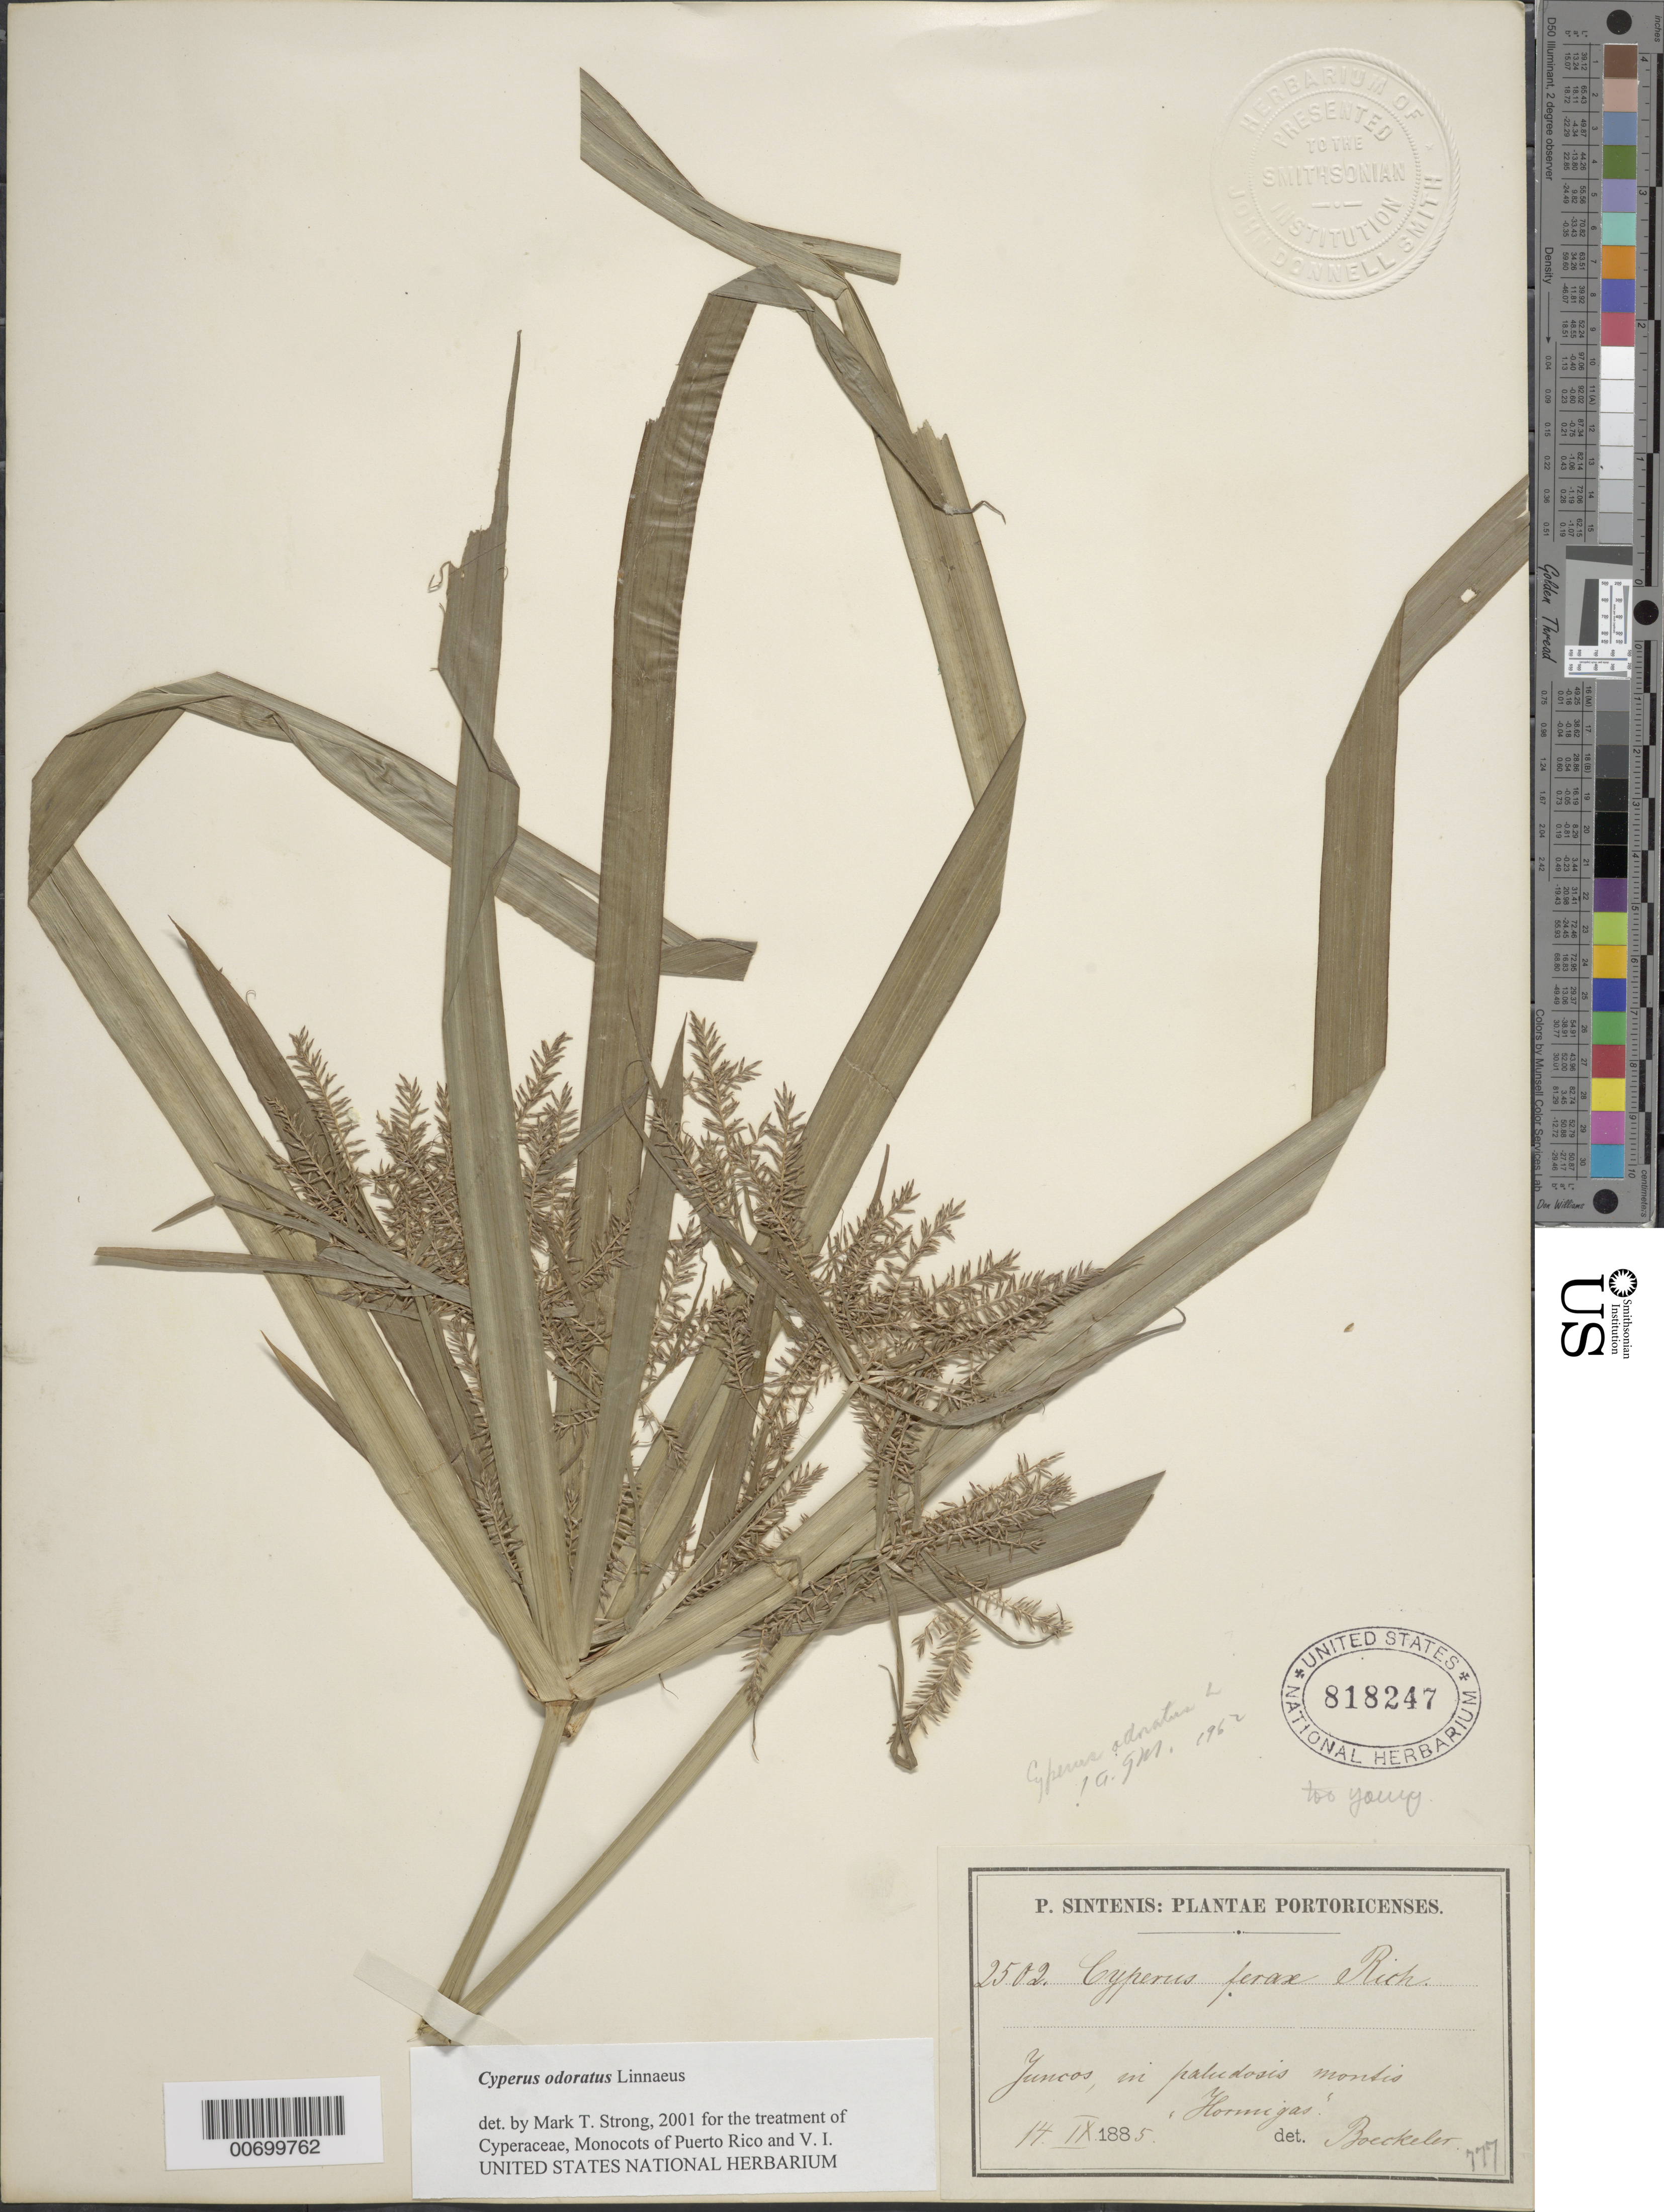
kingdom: Plantae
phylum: Tracheophyta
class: Liliopsida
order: Poales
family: Cyperaceae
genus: Cyperus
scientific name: Cyperus odoratus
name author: L.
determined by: Strong, M. T., (US), Smithsonian Institution - National Museum of Natural History (UNITED STATES)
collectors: P. Sintenis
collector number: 2502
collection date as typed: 14 Sep 1885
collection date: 1885-09-14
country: Puerto Rico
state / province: Juncos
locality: Juncos.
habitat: In paludosis montis Hormigas.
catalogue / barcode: US 818247